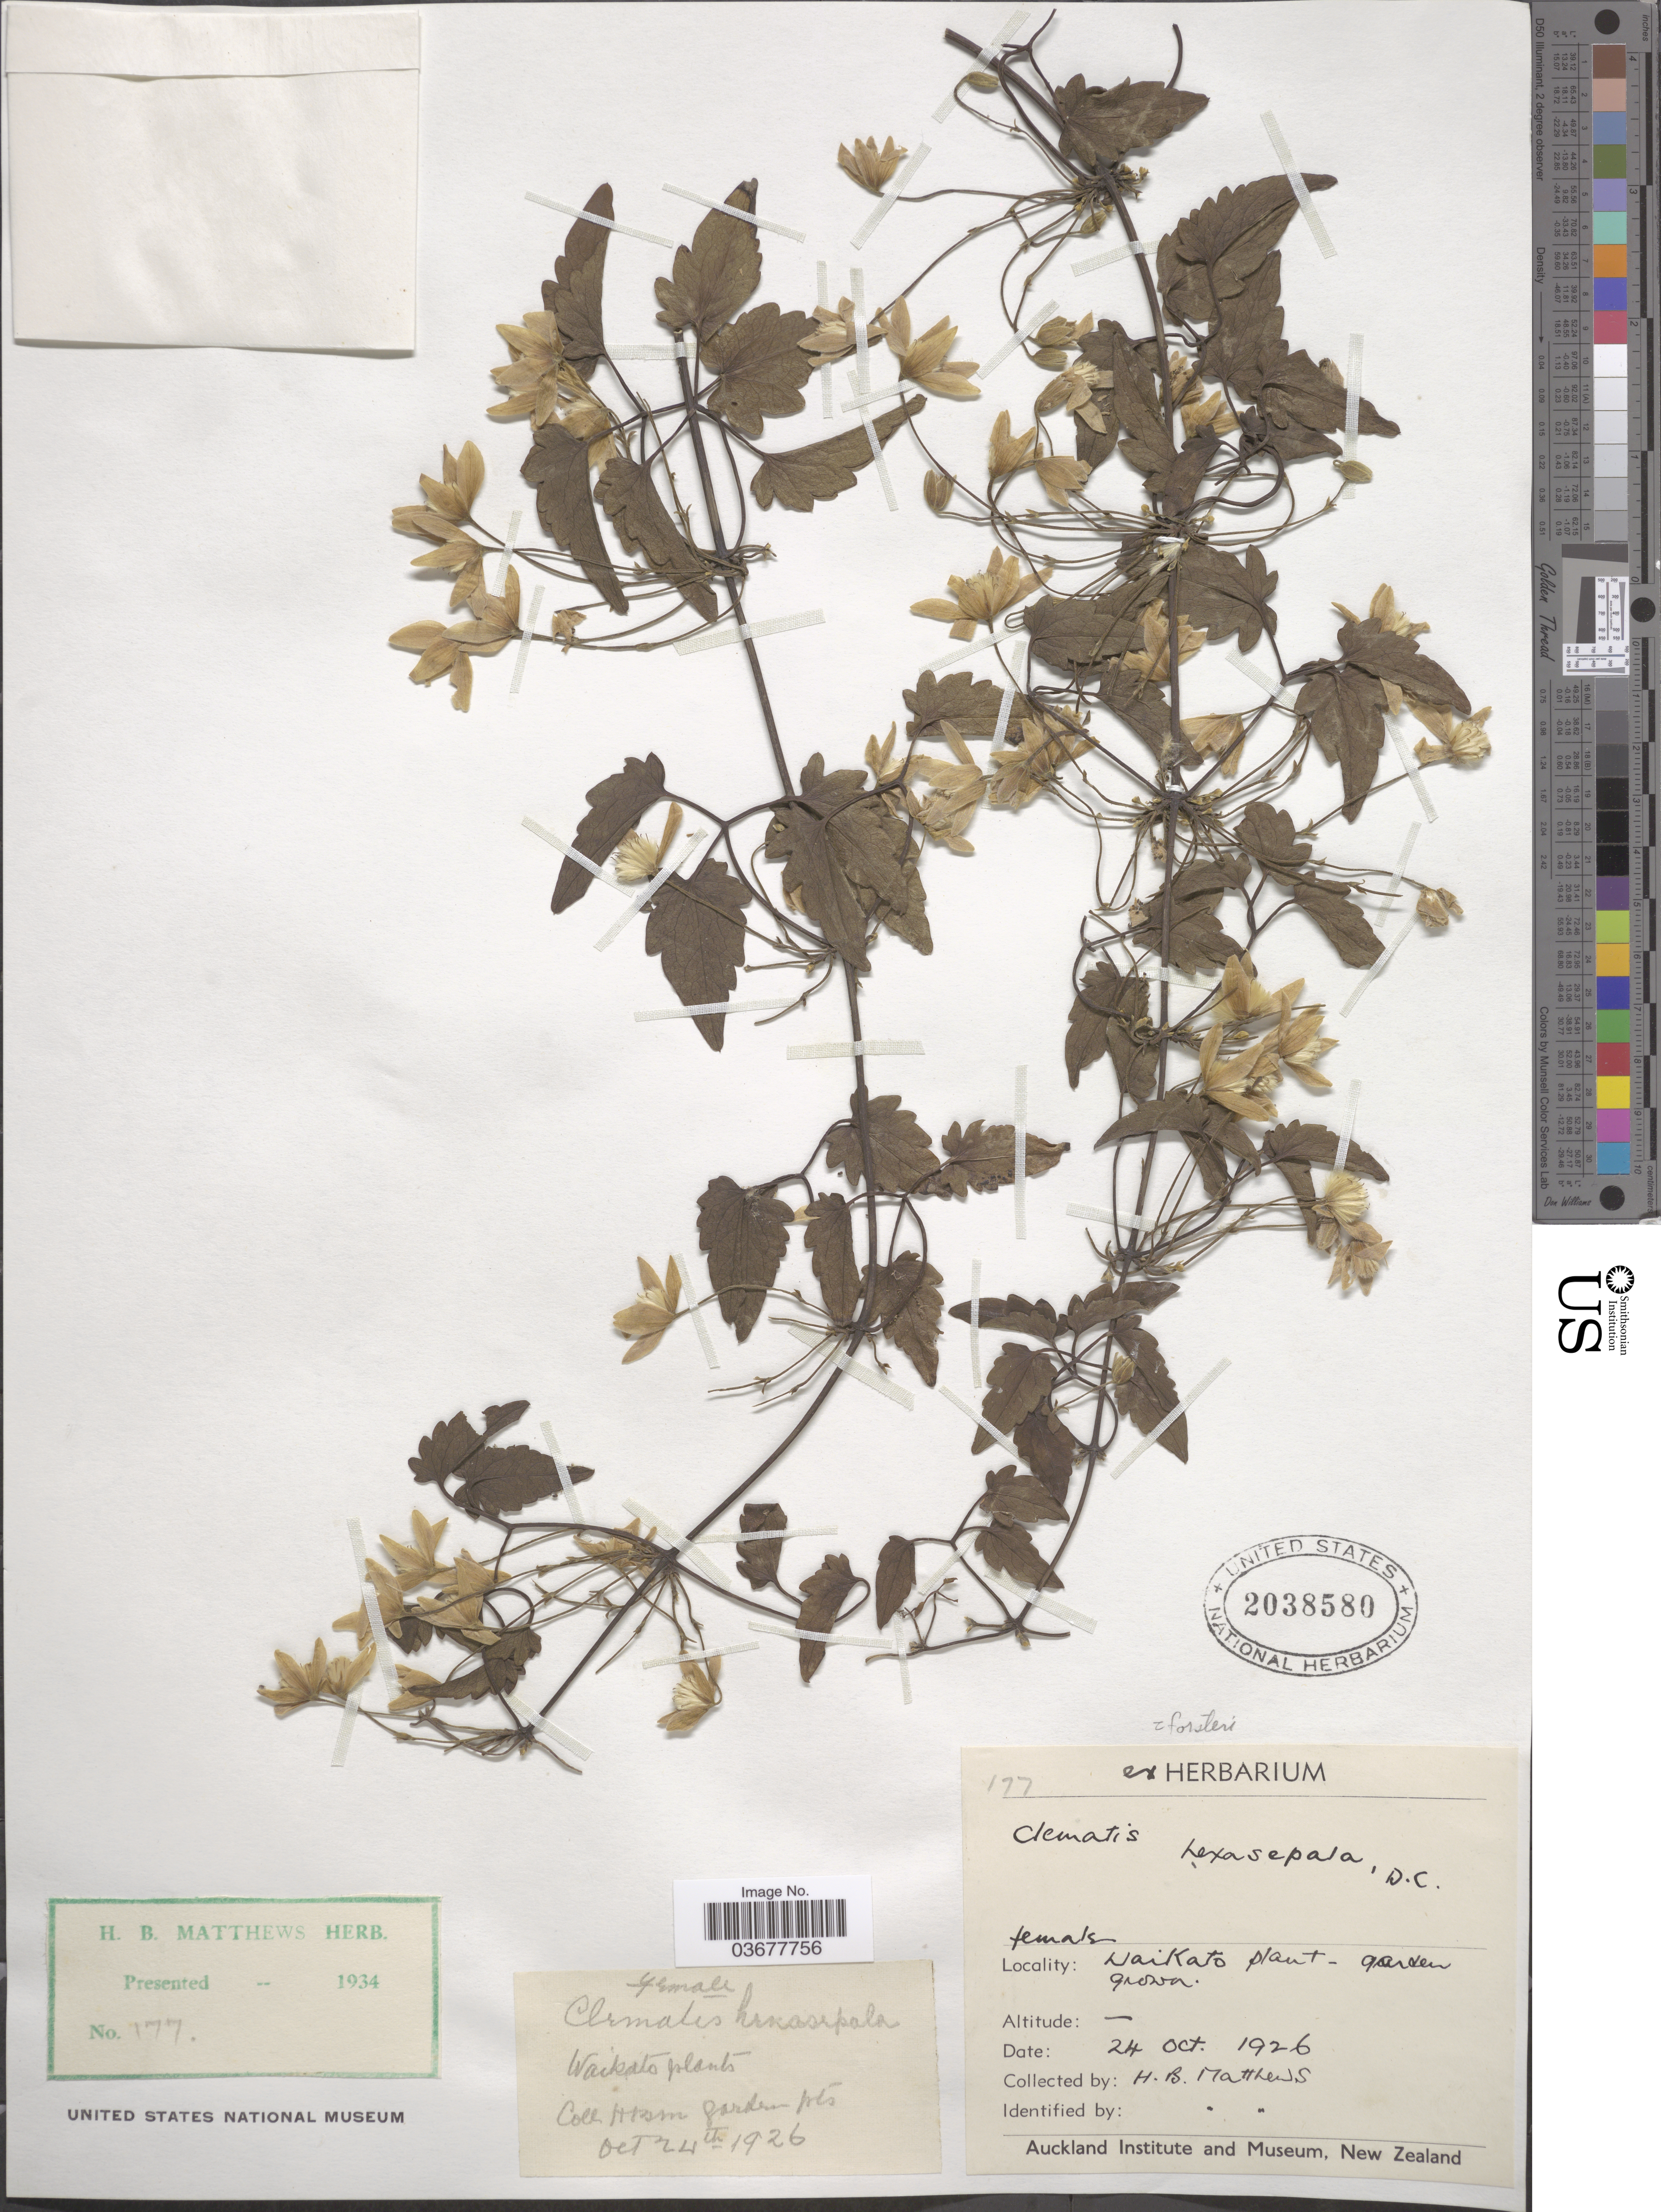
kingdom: Plantae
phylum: Tracheophyta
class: Magnoliopsida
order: Ranunculales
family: Ranunculaceae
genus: Clematis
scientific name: Clematis forsteri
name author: J.F. Gmel.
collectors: H. B. Matthews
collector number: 177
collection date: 1926-10-24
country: New Zealand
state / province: Waikato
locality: Waikato plant-garden grown.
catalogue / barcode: US 2038580